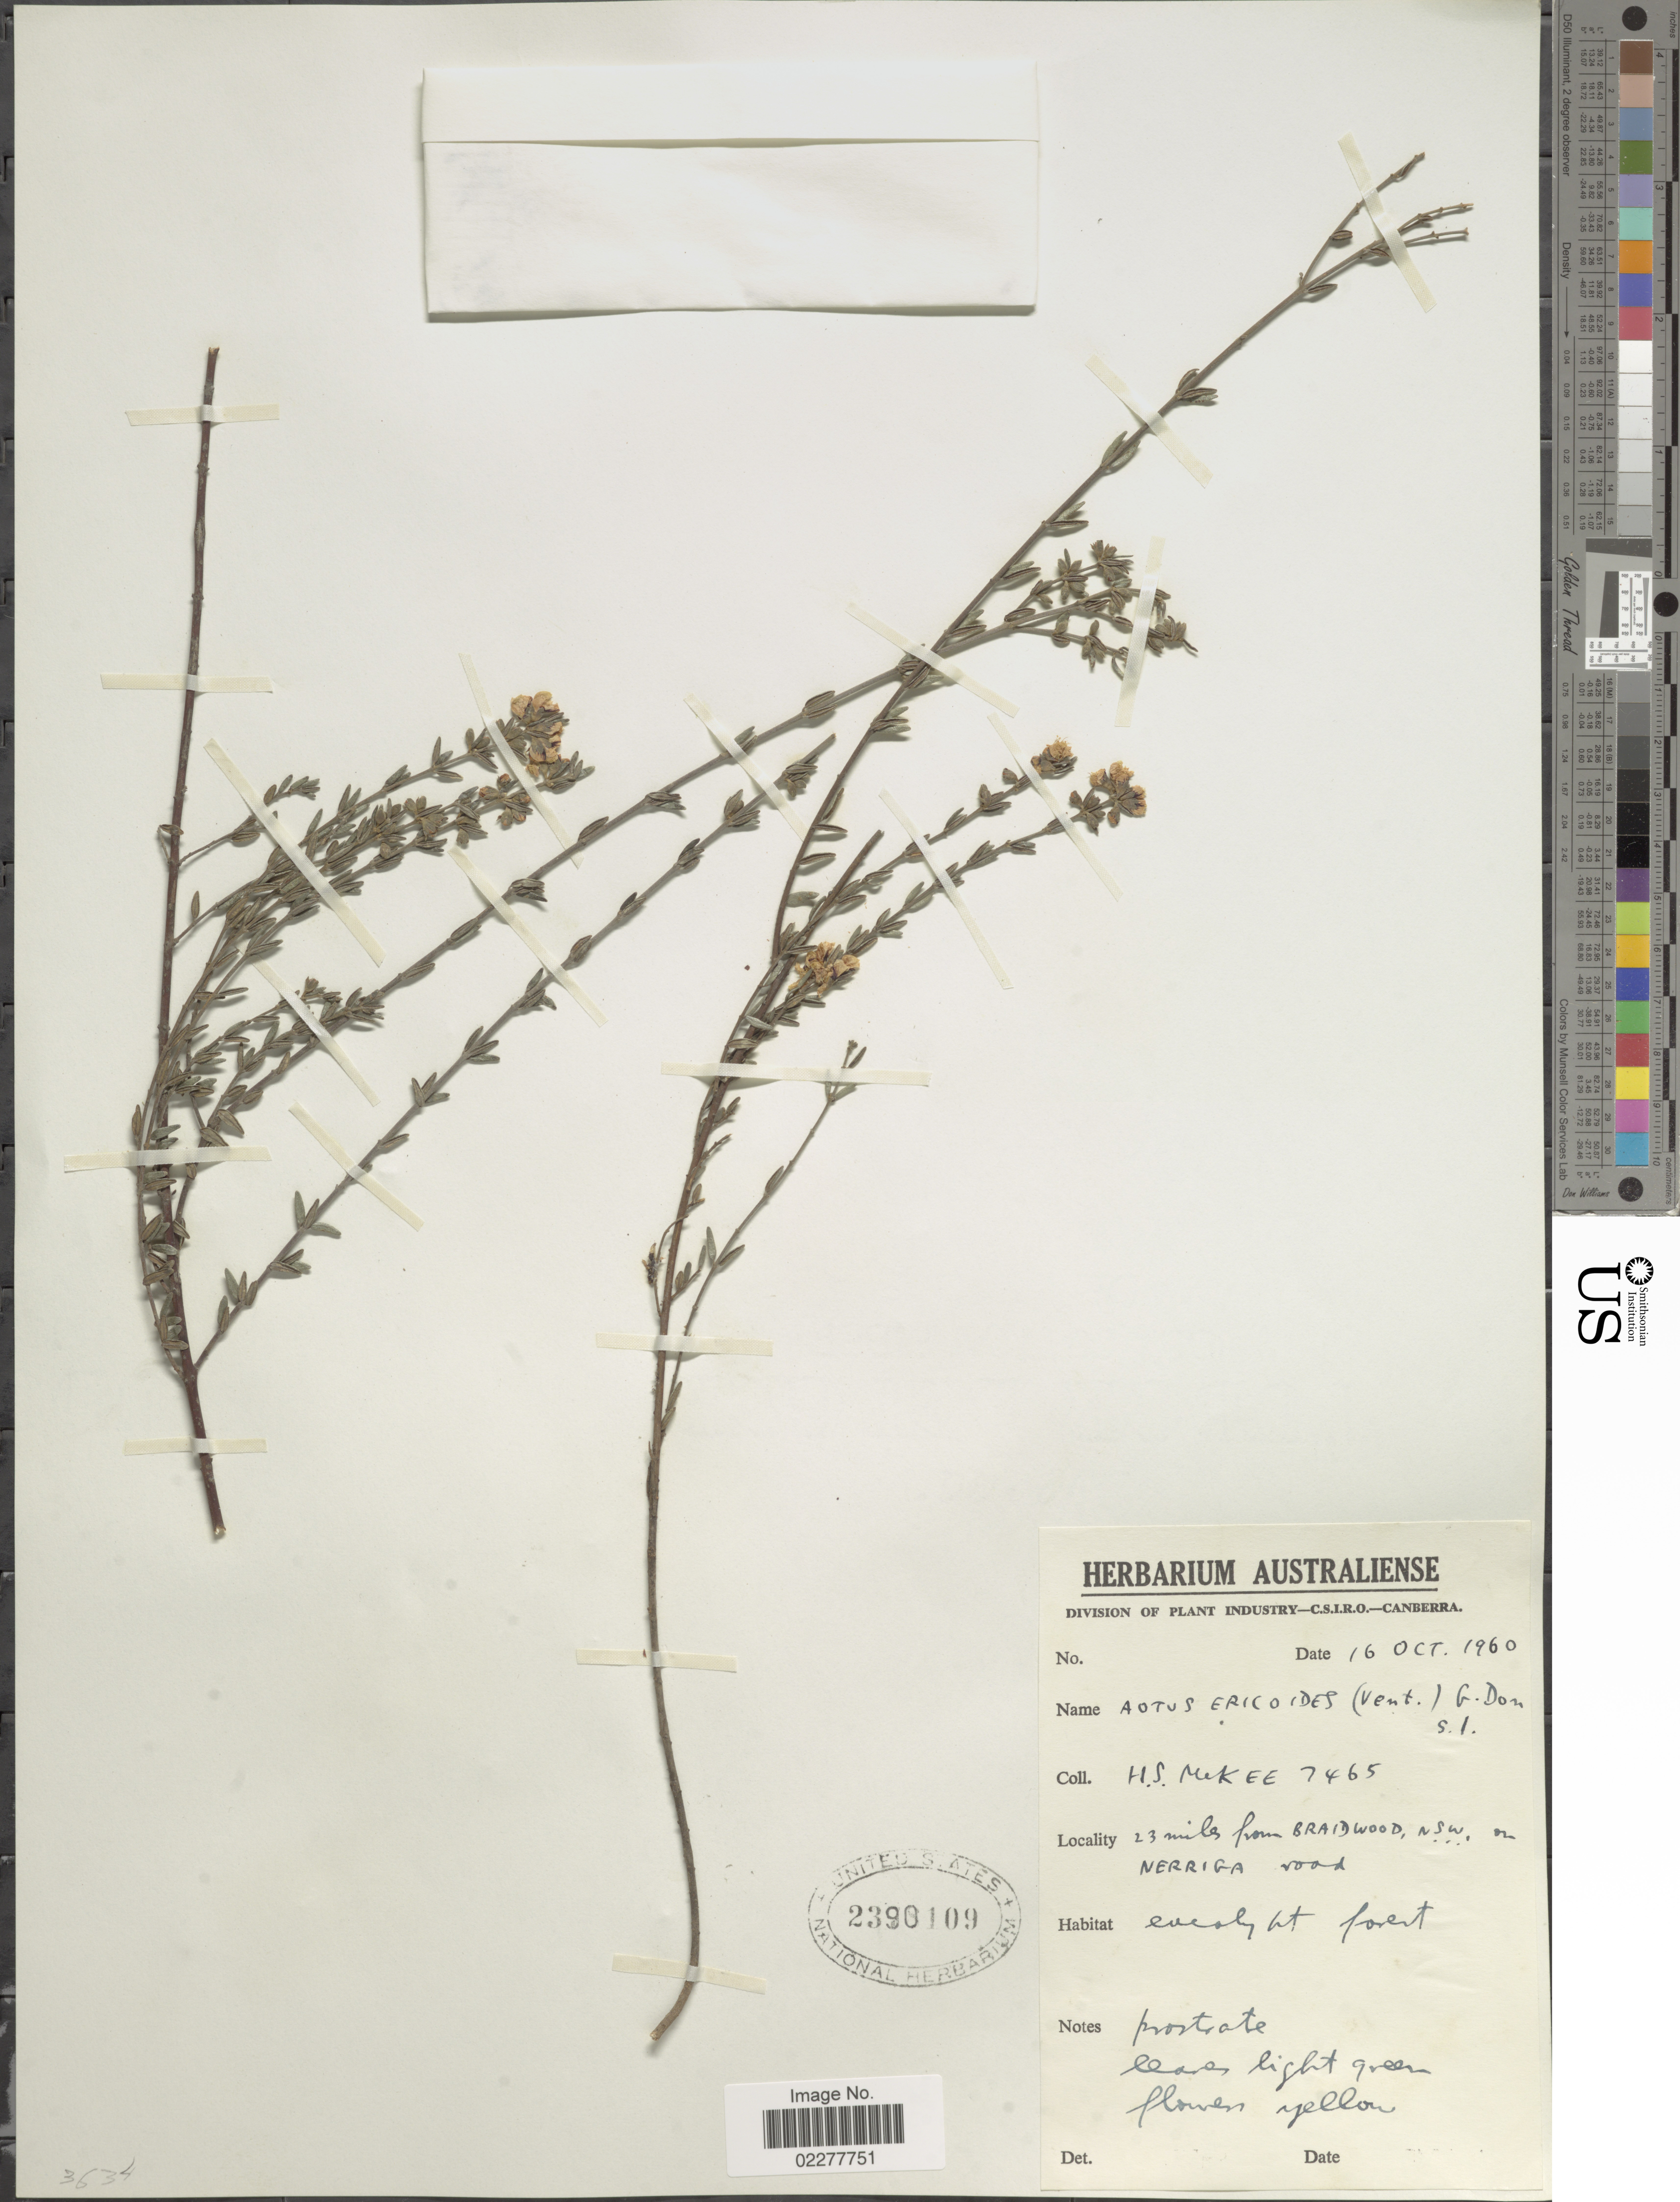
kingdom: Plantae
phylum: Tracheophyta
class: Magnoliopsida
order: Fabales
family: Fabaceae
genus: Aotus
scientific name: Aotus ericoides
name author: (Vent.) G. Don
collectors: Mukee, H.S.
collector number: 7465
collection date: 1960-10-16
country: Australia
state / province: New South Wales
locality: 23 miles from Braidwood, N.S.W., on Nerriga Wood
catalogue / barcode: US 2390109